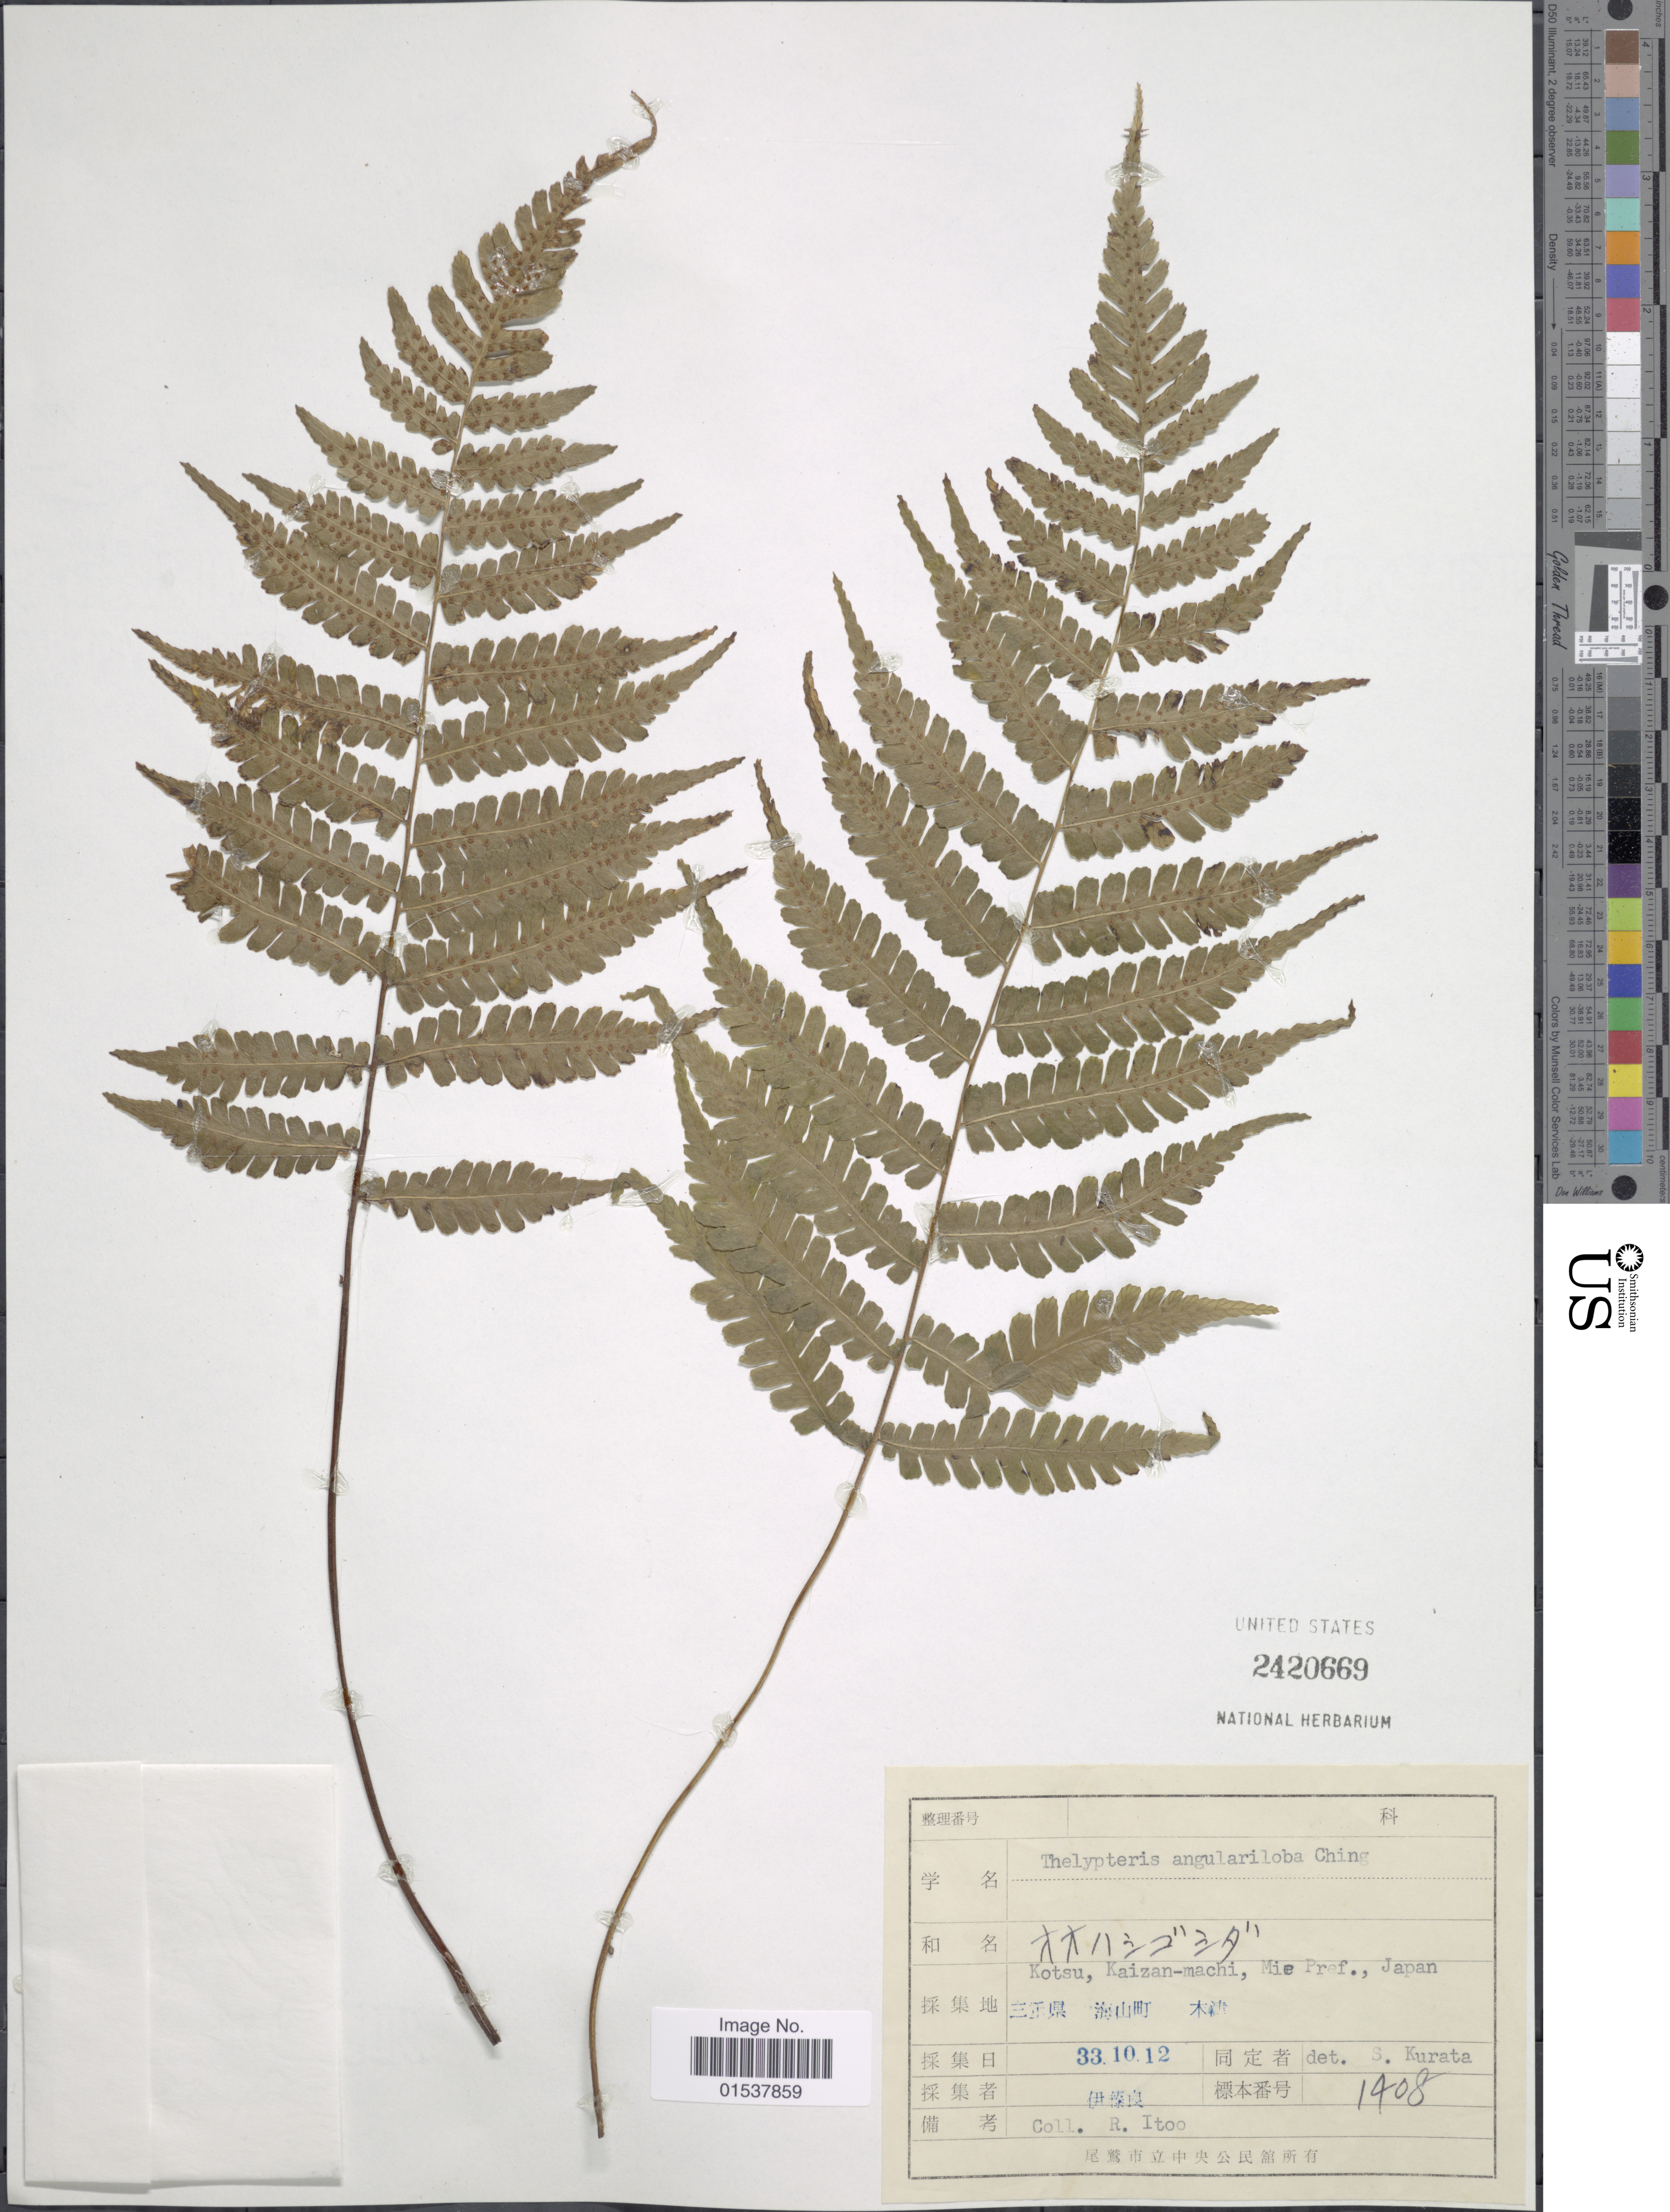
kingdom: Plantae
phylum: Tracheophyta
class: Polypodiopsida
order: Polypodiales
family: Thelypteridaceae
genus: Parathelypteris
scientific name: Parathelypteris angulariloba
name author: (Ching) Ching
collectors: R. Ito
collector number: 1408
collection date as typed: Transcribed d/m/y: 12/10/33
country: Japan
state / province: Mie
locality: Kotsu, Kaizan-machi, Mie Pref.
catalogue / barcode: US 2420669